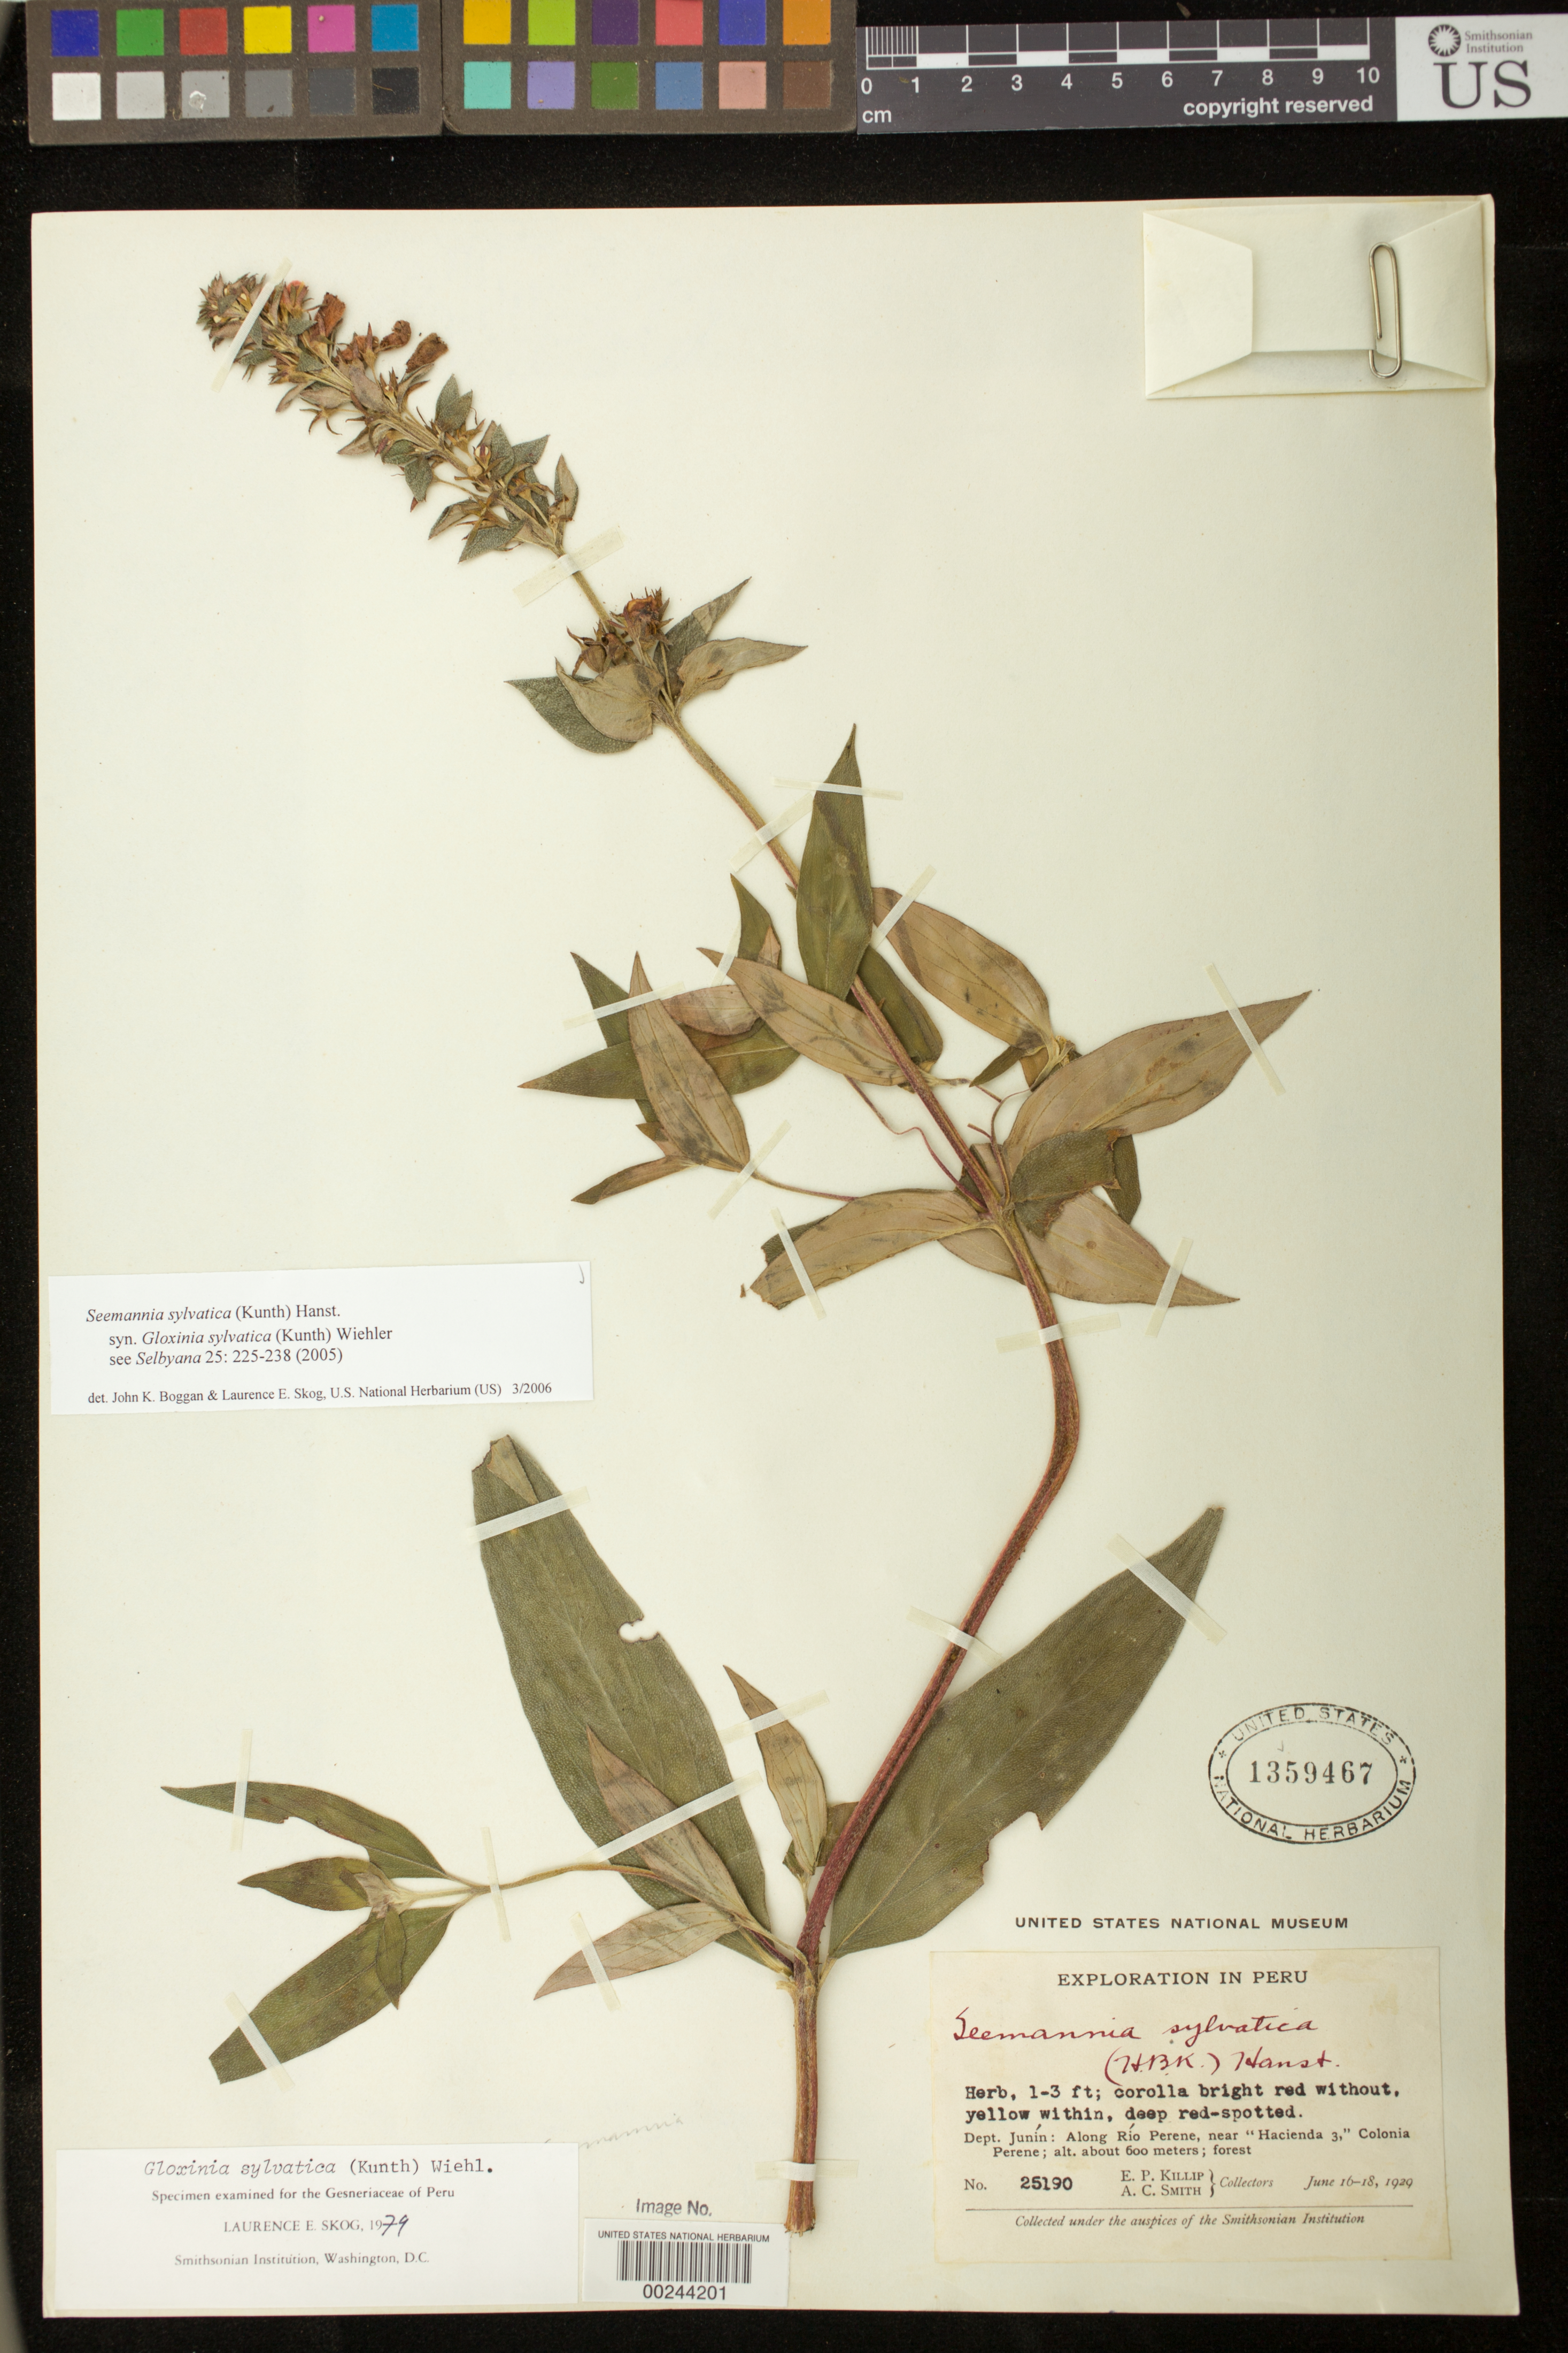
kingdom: Plantae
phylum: Tracheophyta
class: Magnoliopsida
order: Lamiales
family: Gesneriaceae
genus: Seemannia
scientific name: Seemannia sylvatica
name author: (Kunth) Hanst.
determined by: Boggan, J. K.; Skog, L. E.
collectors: E. P. Killip & A. C. Smith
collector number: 25190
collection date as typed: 16-18 Jun 1929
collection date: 1929-06-16/1929-06-18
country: Peru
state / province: Junín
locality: Along Rio Perene, near "hacienda 3," colonia Perene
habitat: Forest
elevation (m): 600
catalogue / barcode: US 1359467